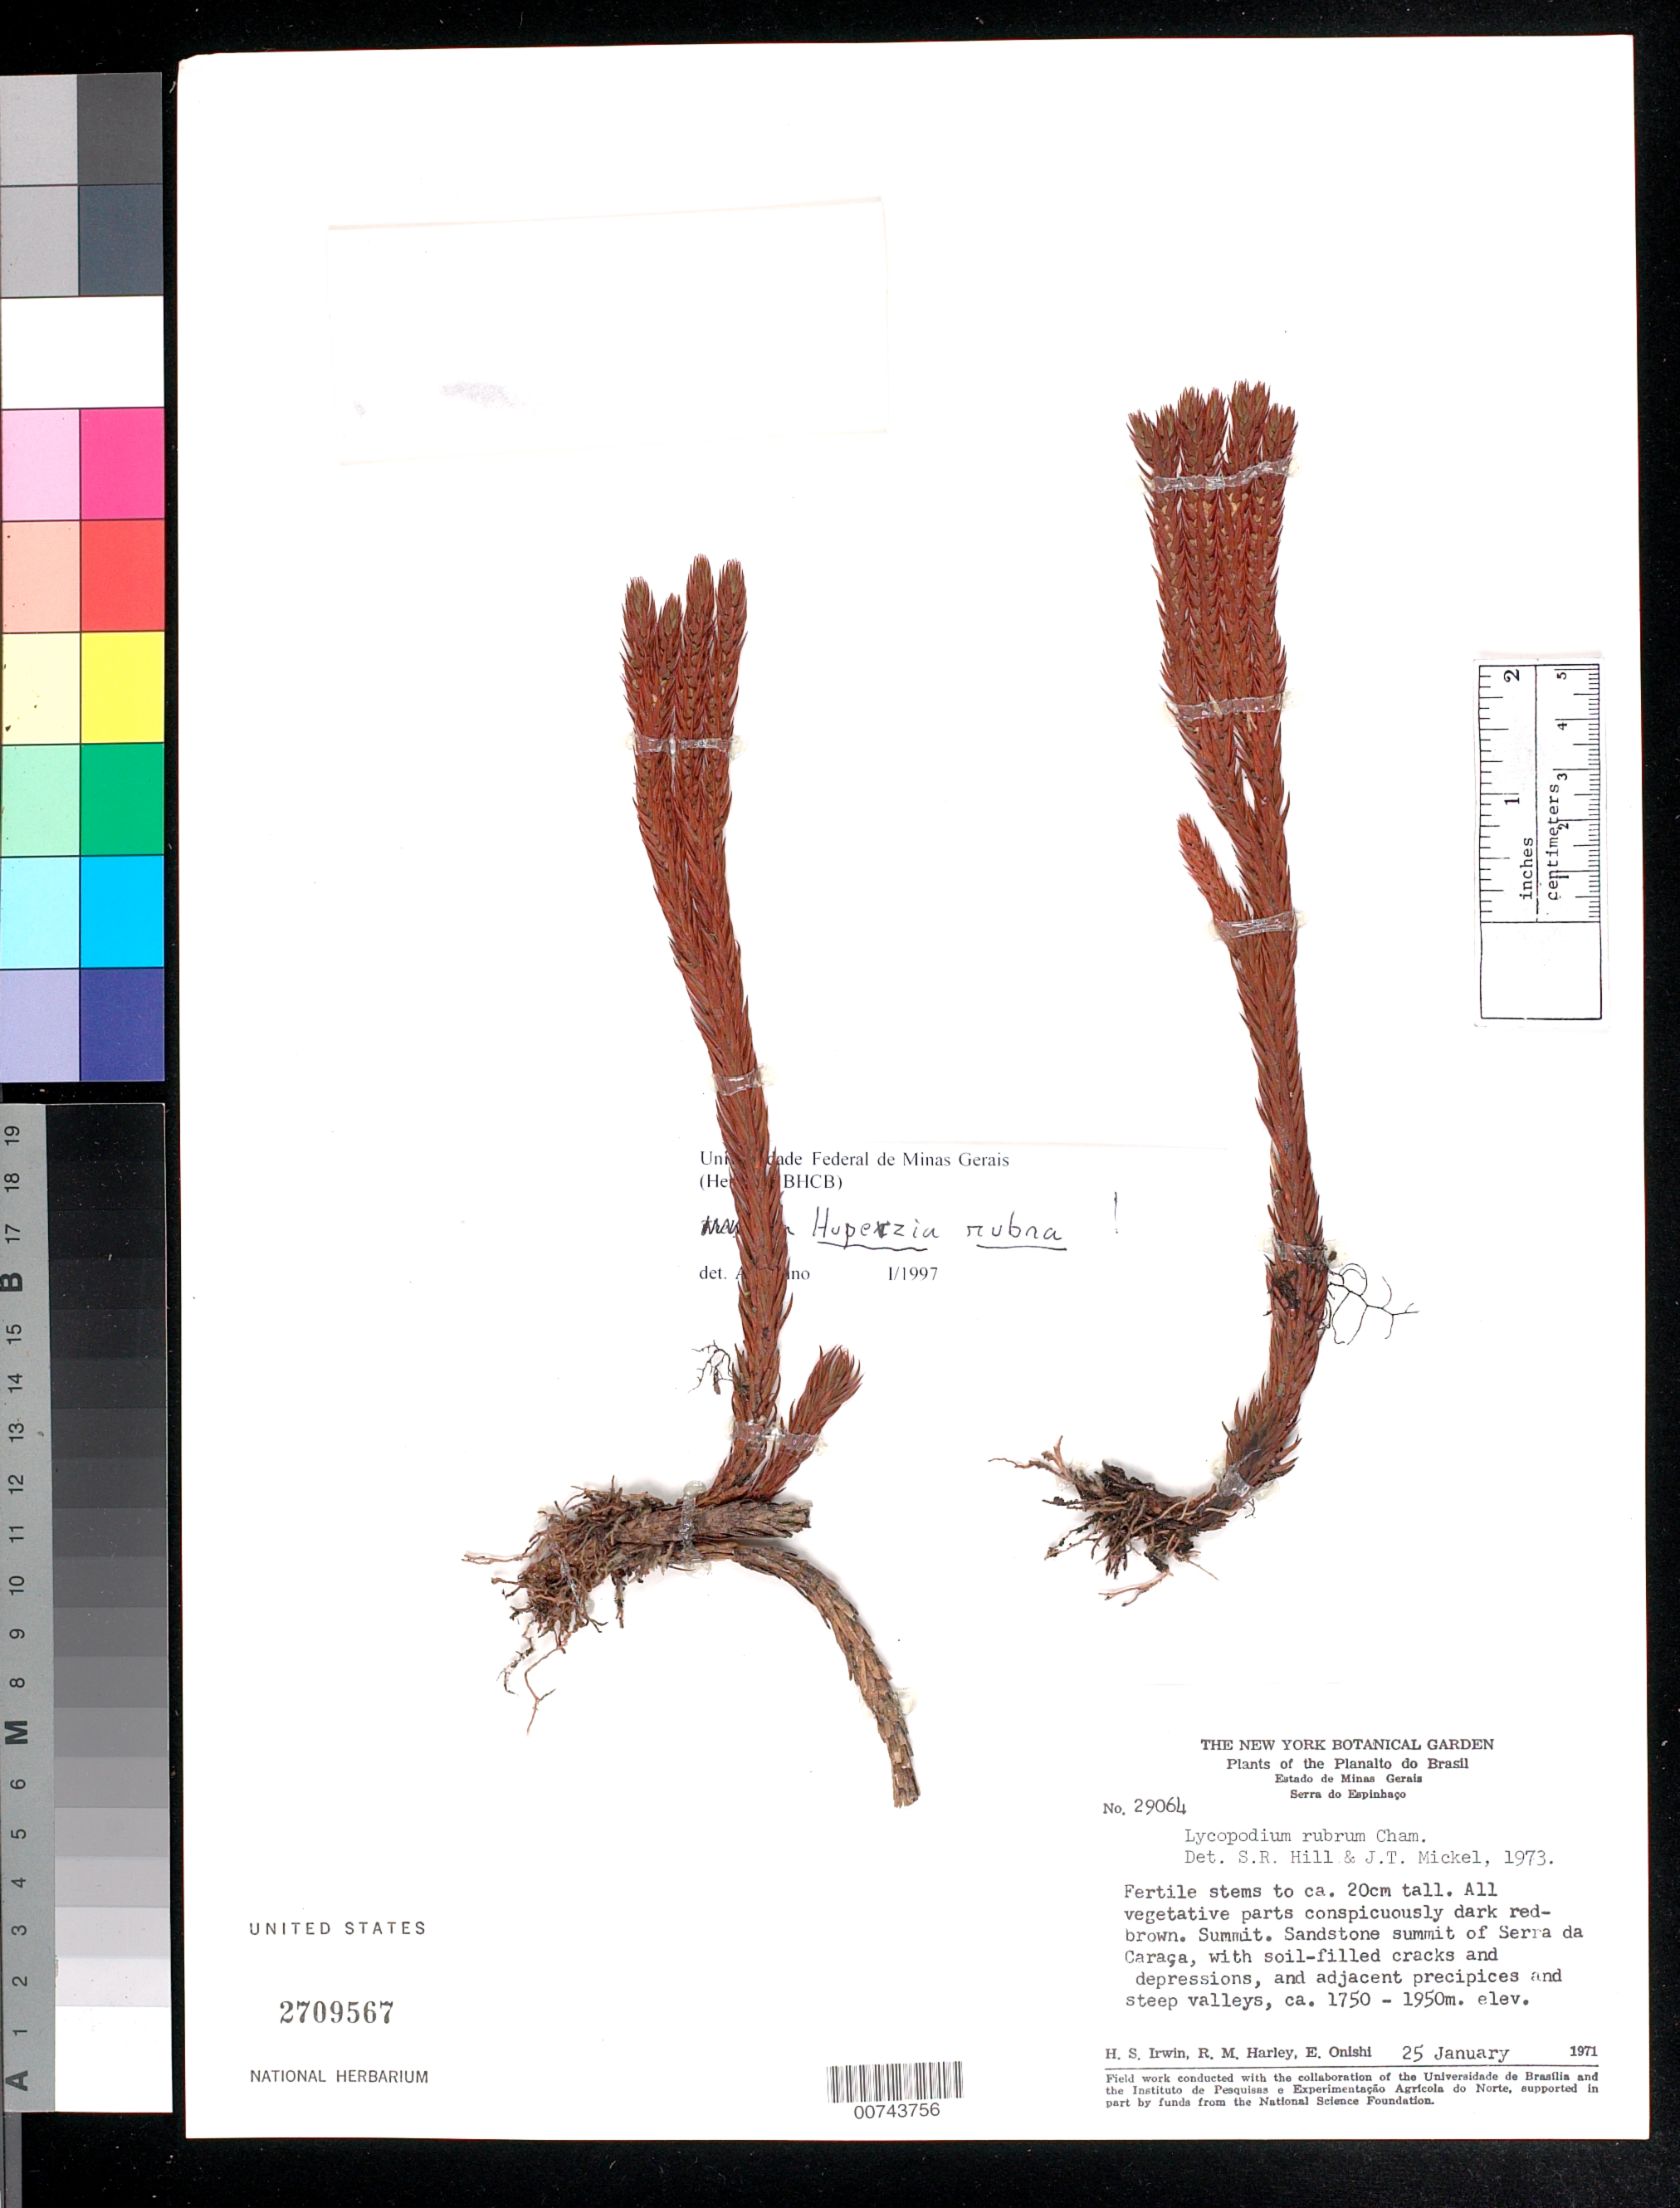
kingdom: Plantae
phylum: Tracheophyta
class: Lycopodiopsida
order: Lycopodiales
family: Lycopodiaceae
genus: Phlegmariurus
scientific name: Phlegmariurus ruber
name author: (Schltdl. & Cham.) B. Øllg.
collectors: H. Irwin, R. M. Harley & E. Onishi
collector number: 29064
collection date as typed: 25 Jan 1971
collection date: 1971-01-25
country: Brazil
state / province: Minas Gerais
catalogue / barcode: US 2709567